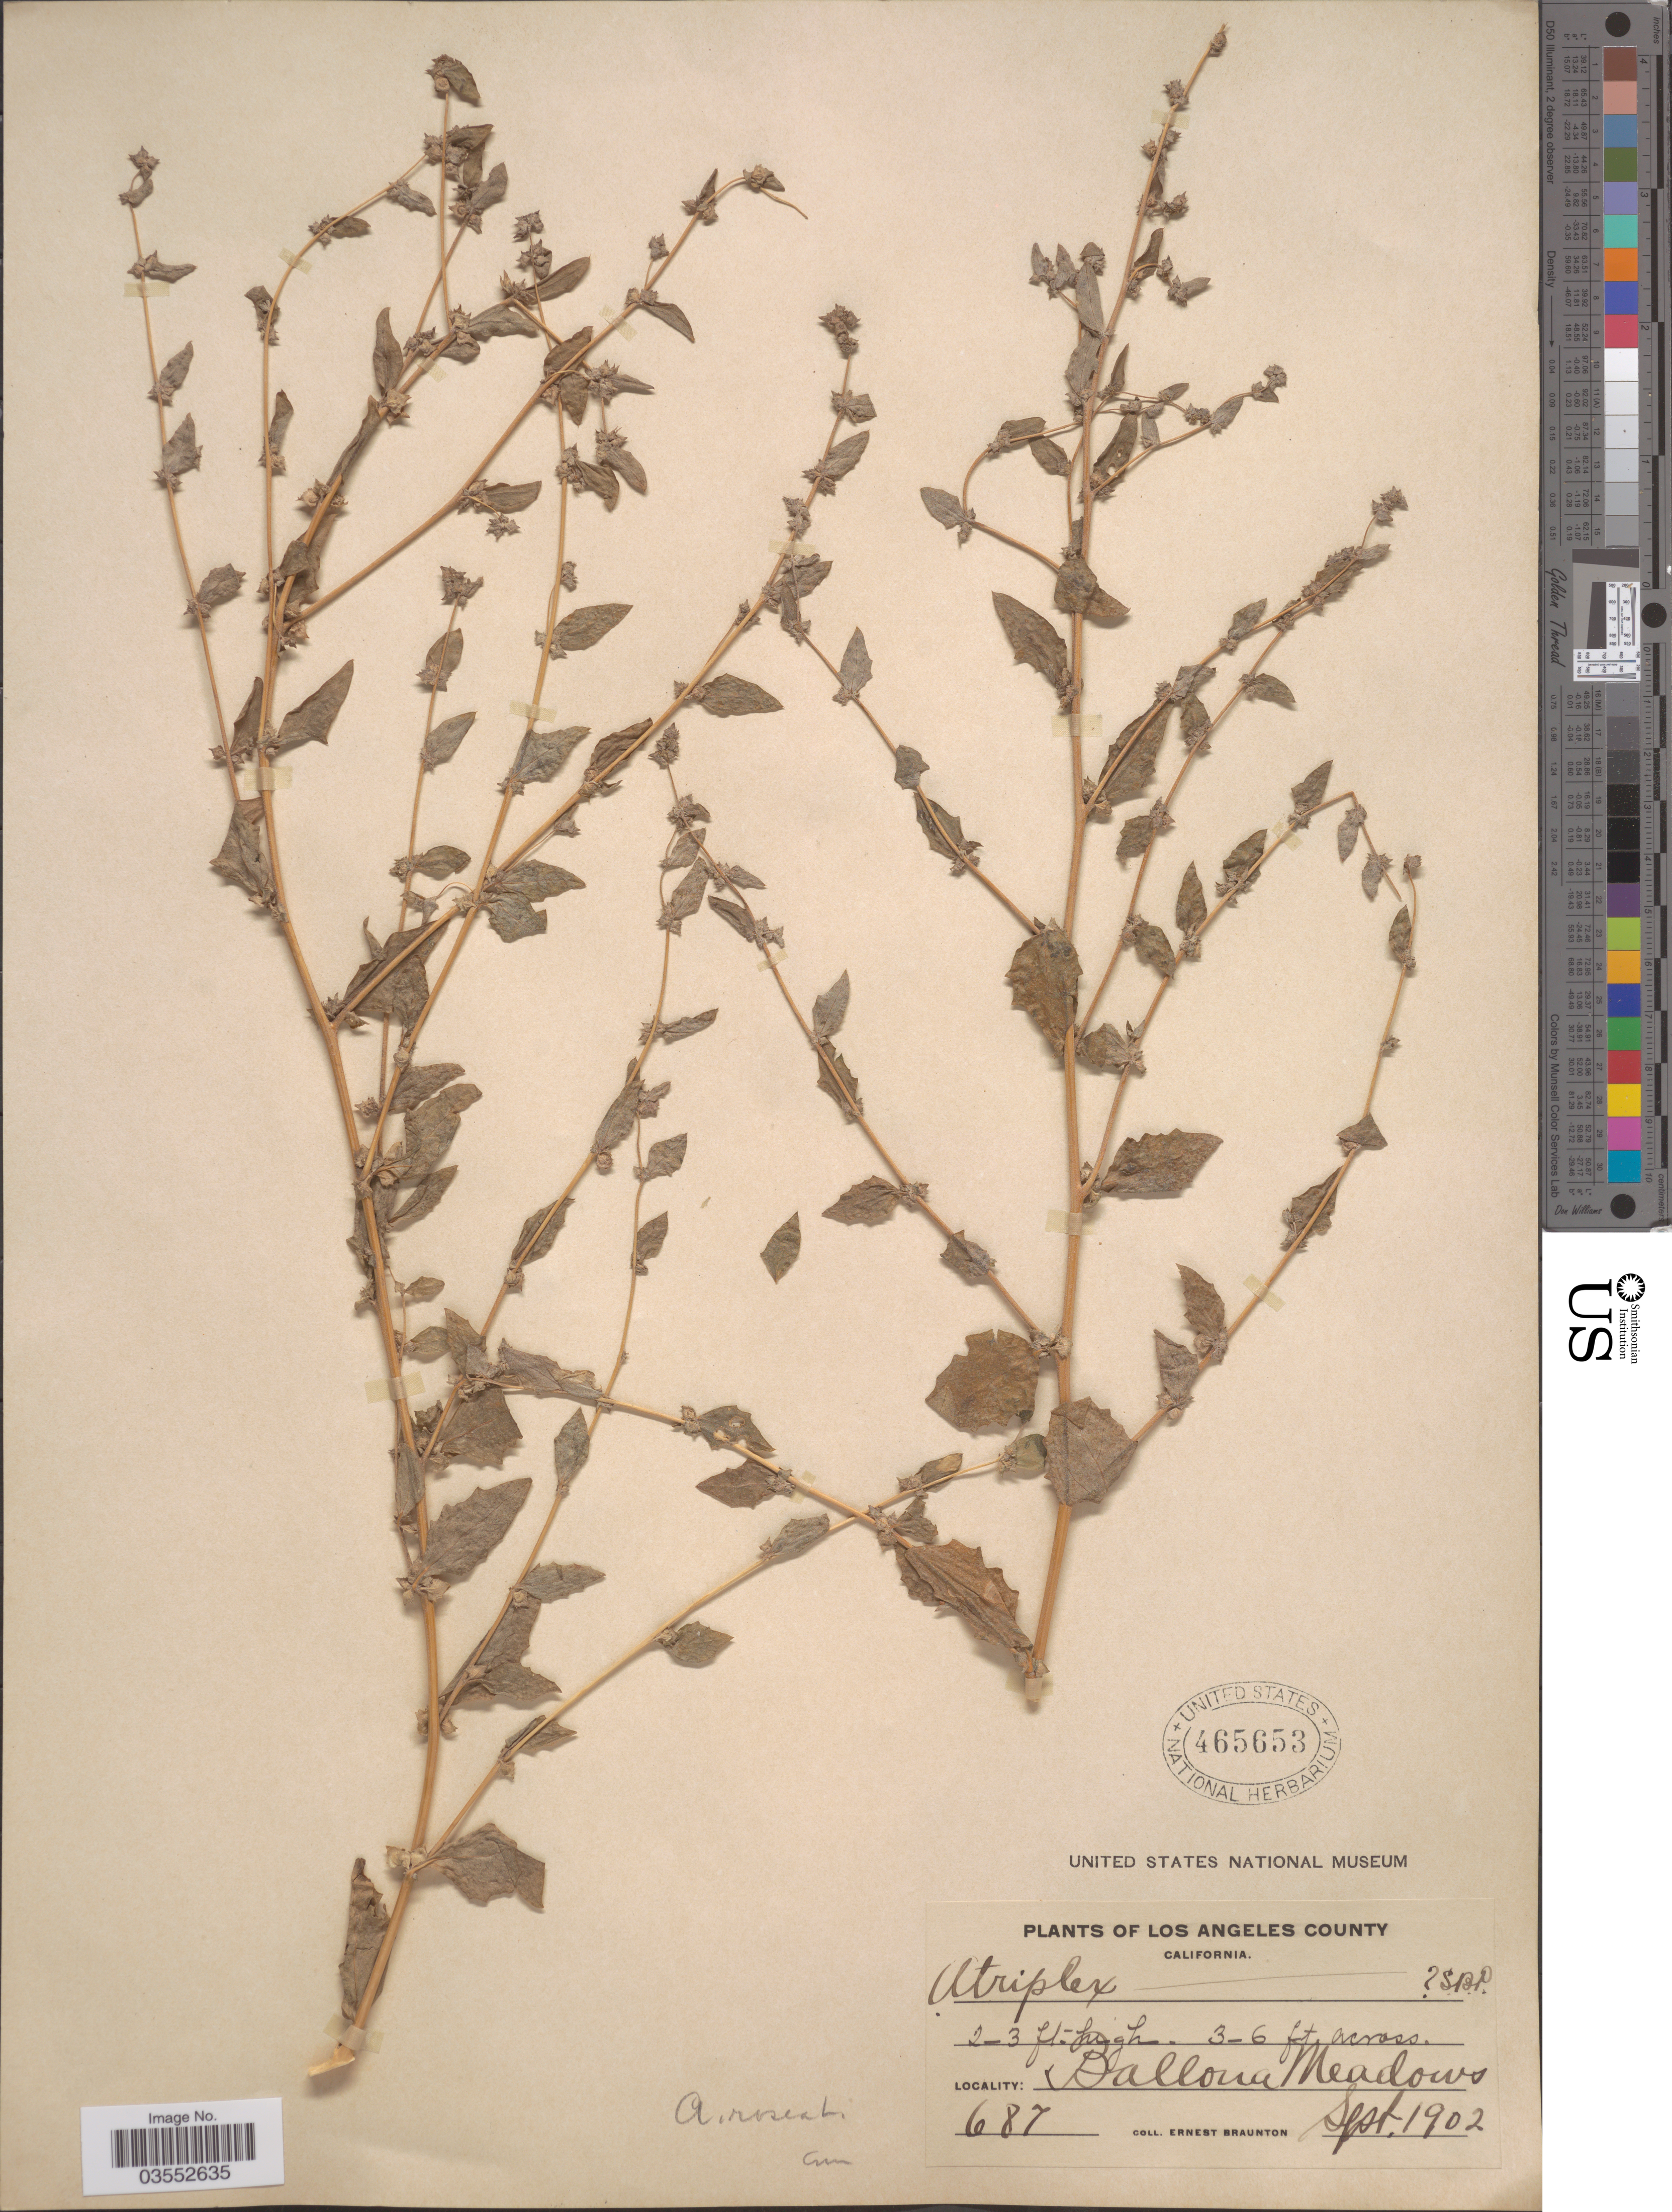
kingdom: Plantae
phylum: Tracheophyta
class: Magnoliopsida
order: Caryophyllales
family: Amaranthaceae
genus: Atriplex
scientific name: Atriplex rosea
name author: L.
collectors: E. Braunton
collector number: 687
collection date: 1902-09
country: United States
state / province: California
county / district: Los Angeles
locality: Los Angeles County. Ballona Meadows.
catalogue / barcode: US 465653